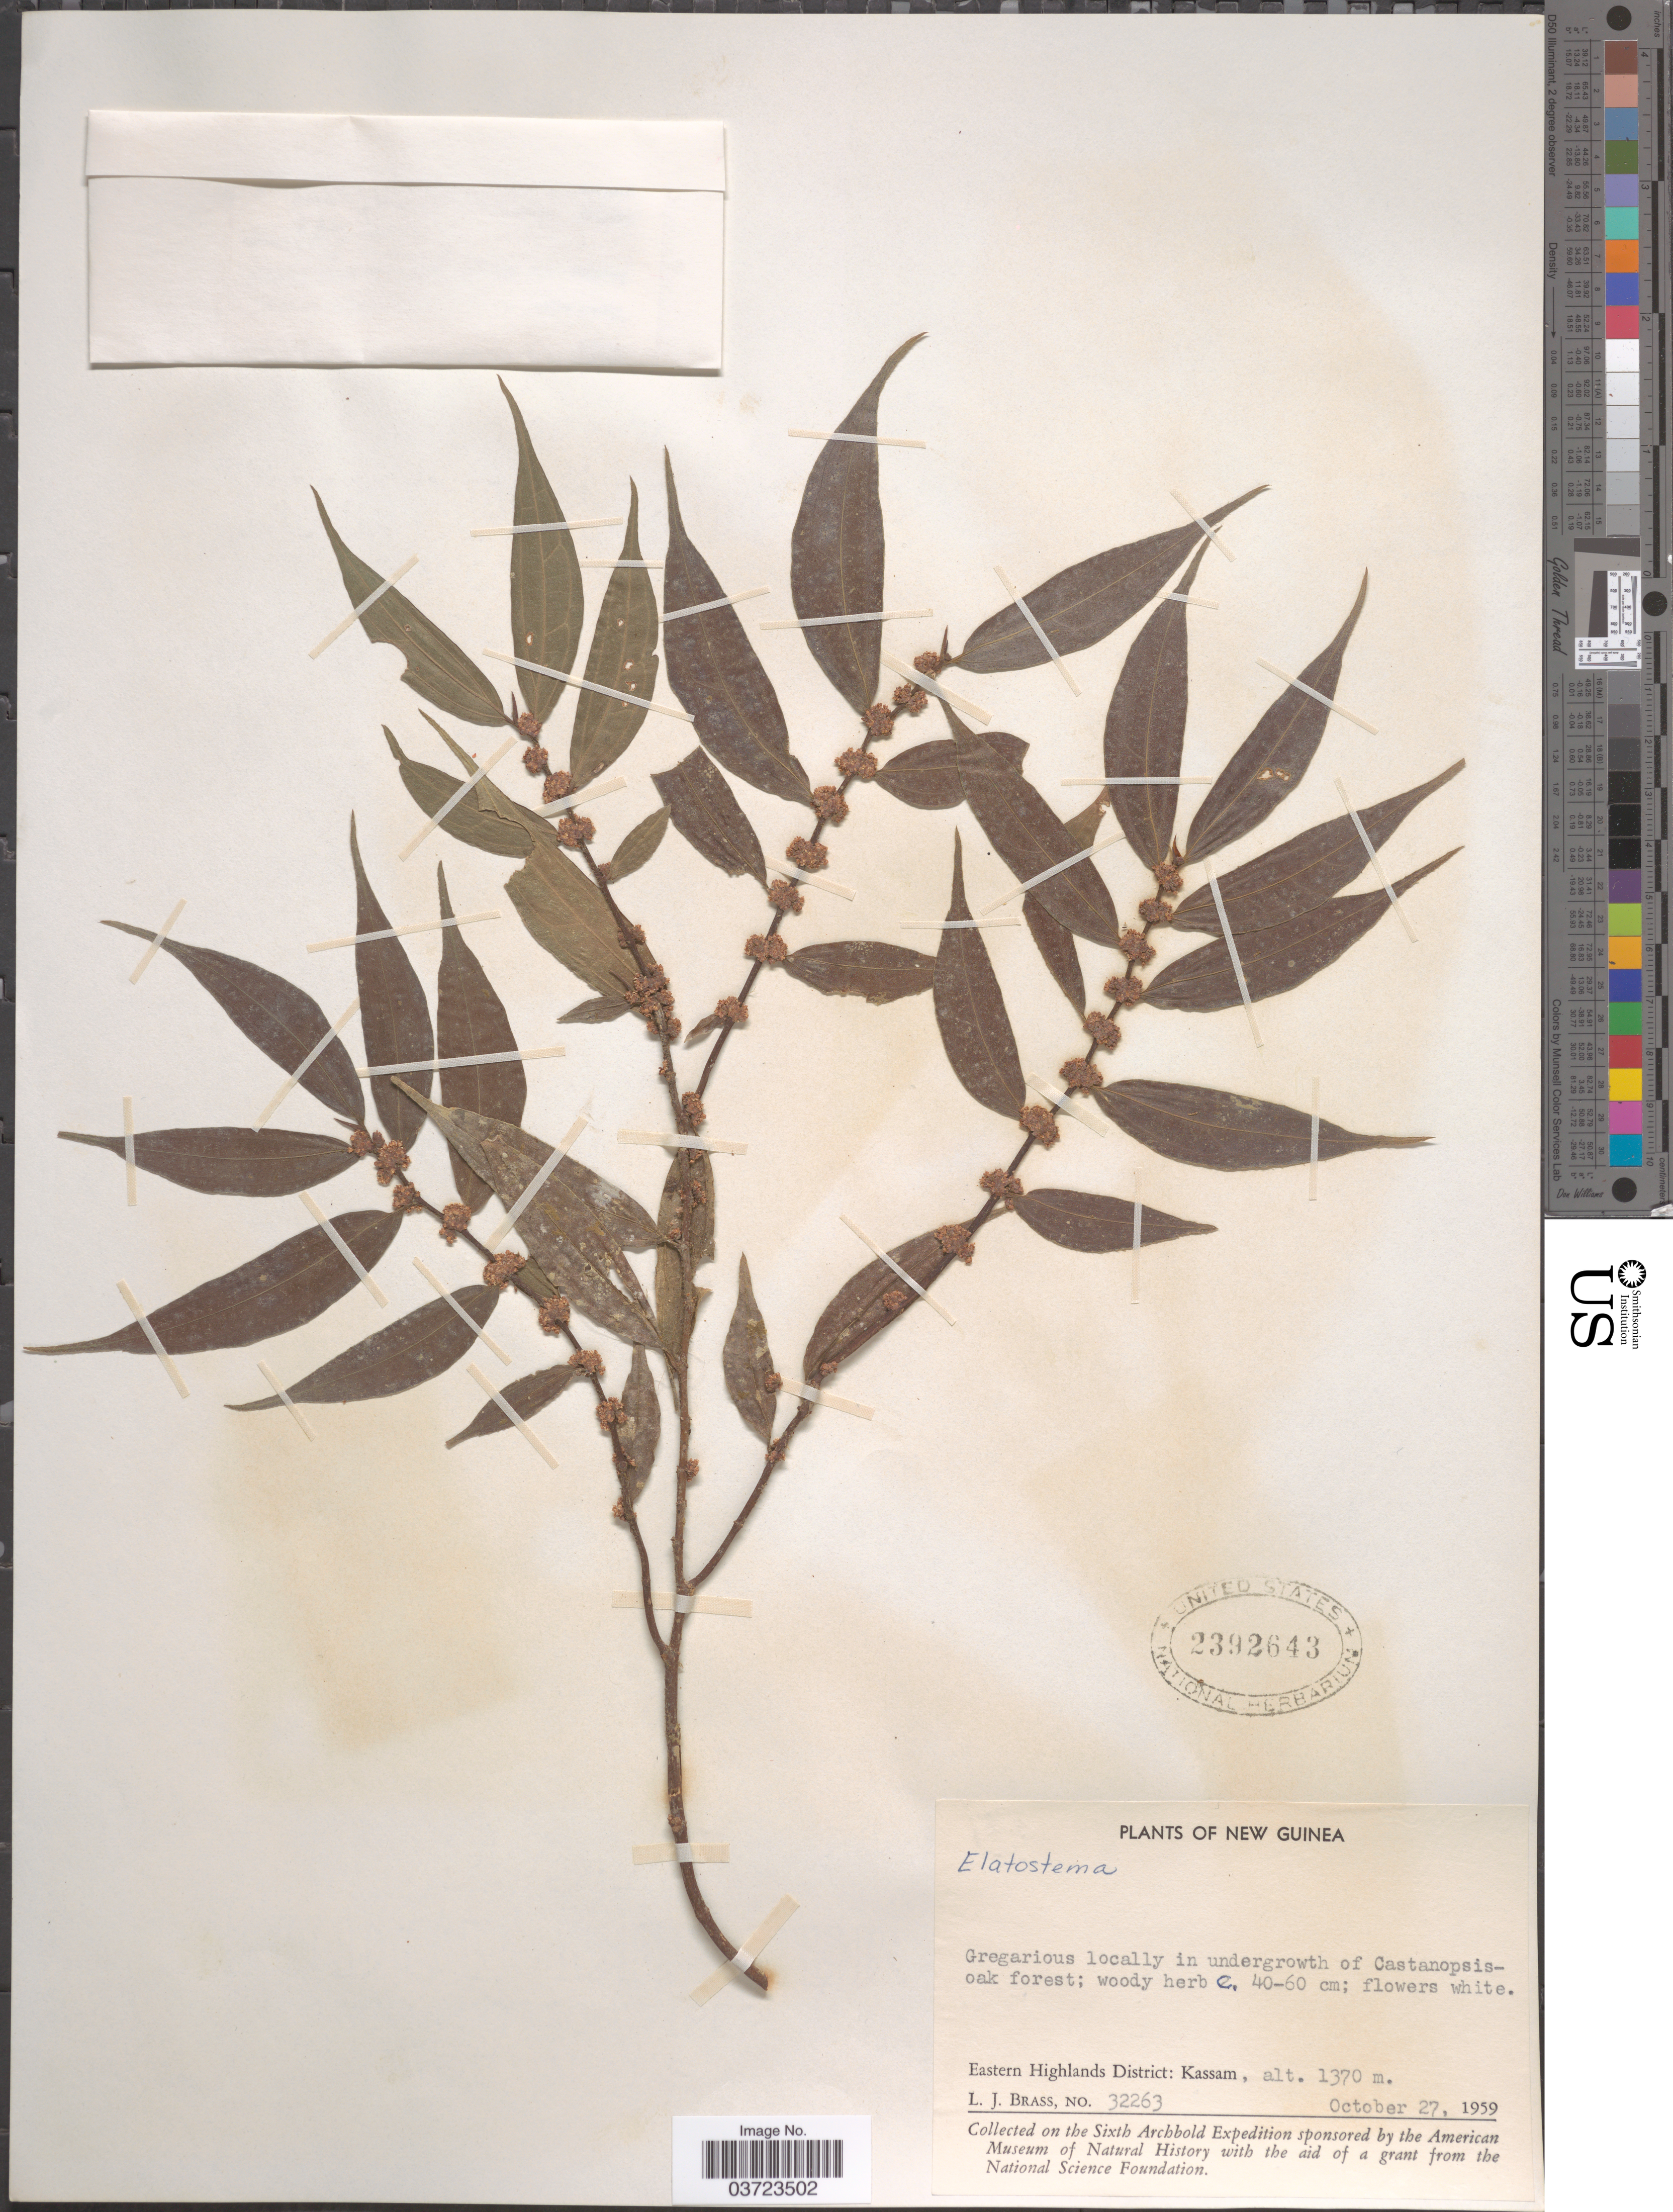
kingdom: Plantae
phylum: Tracheophyta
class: Magnoliopsida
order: Rosales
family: Urticaceae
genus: Elatostema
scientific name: Elatostema sp.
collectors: L. J. Brass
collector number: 32263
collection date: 1959-10-27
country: Papua New Guinea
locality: New Guinea. Eastern Highlands District: Kassam.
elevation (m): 1370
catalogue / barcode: US 2392643